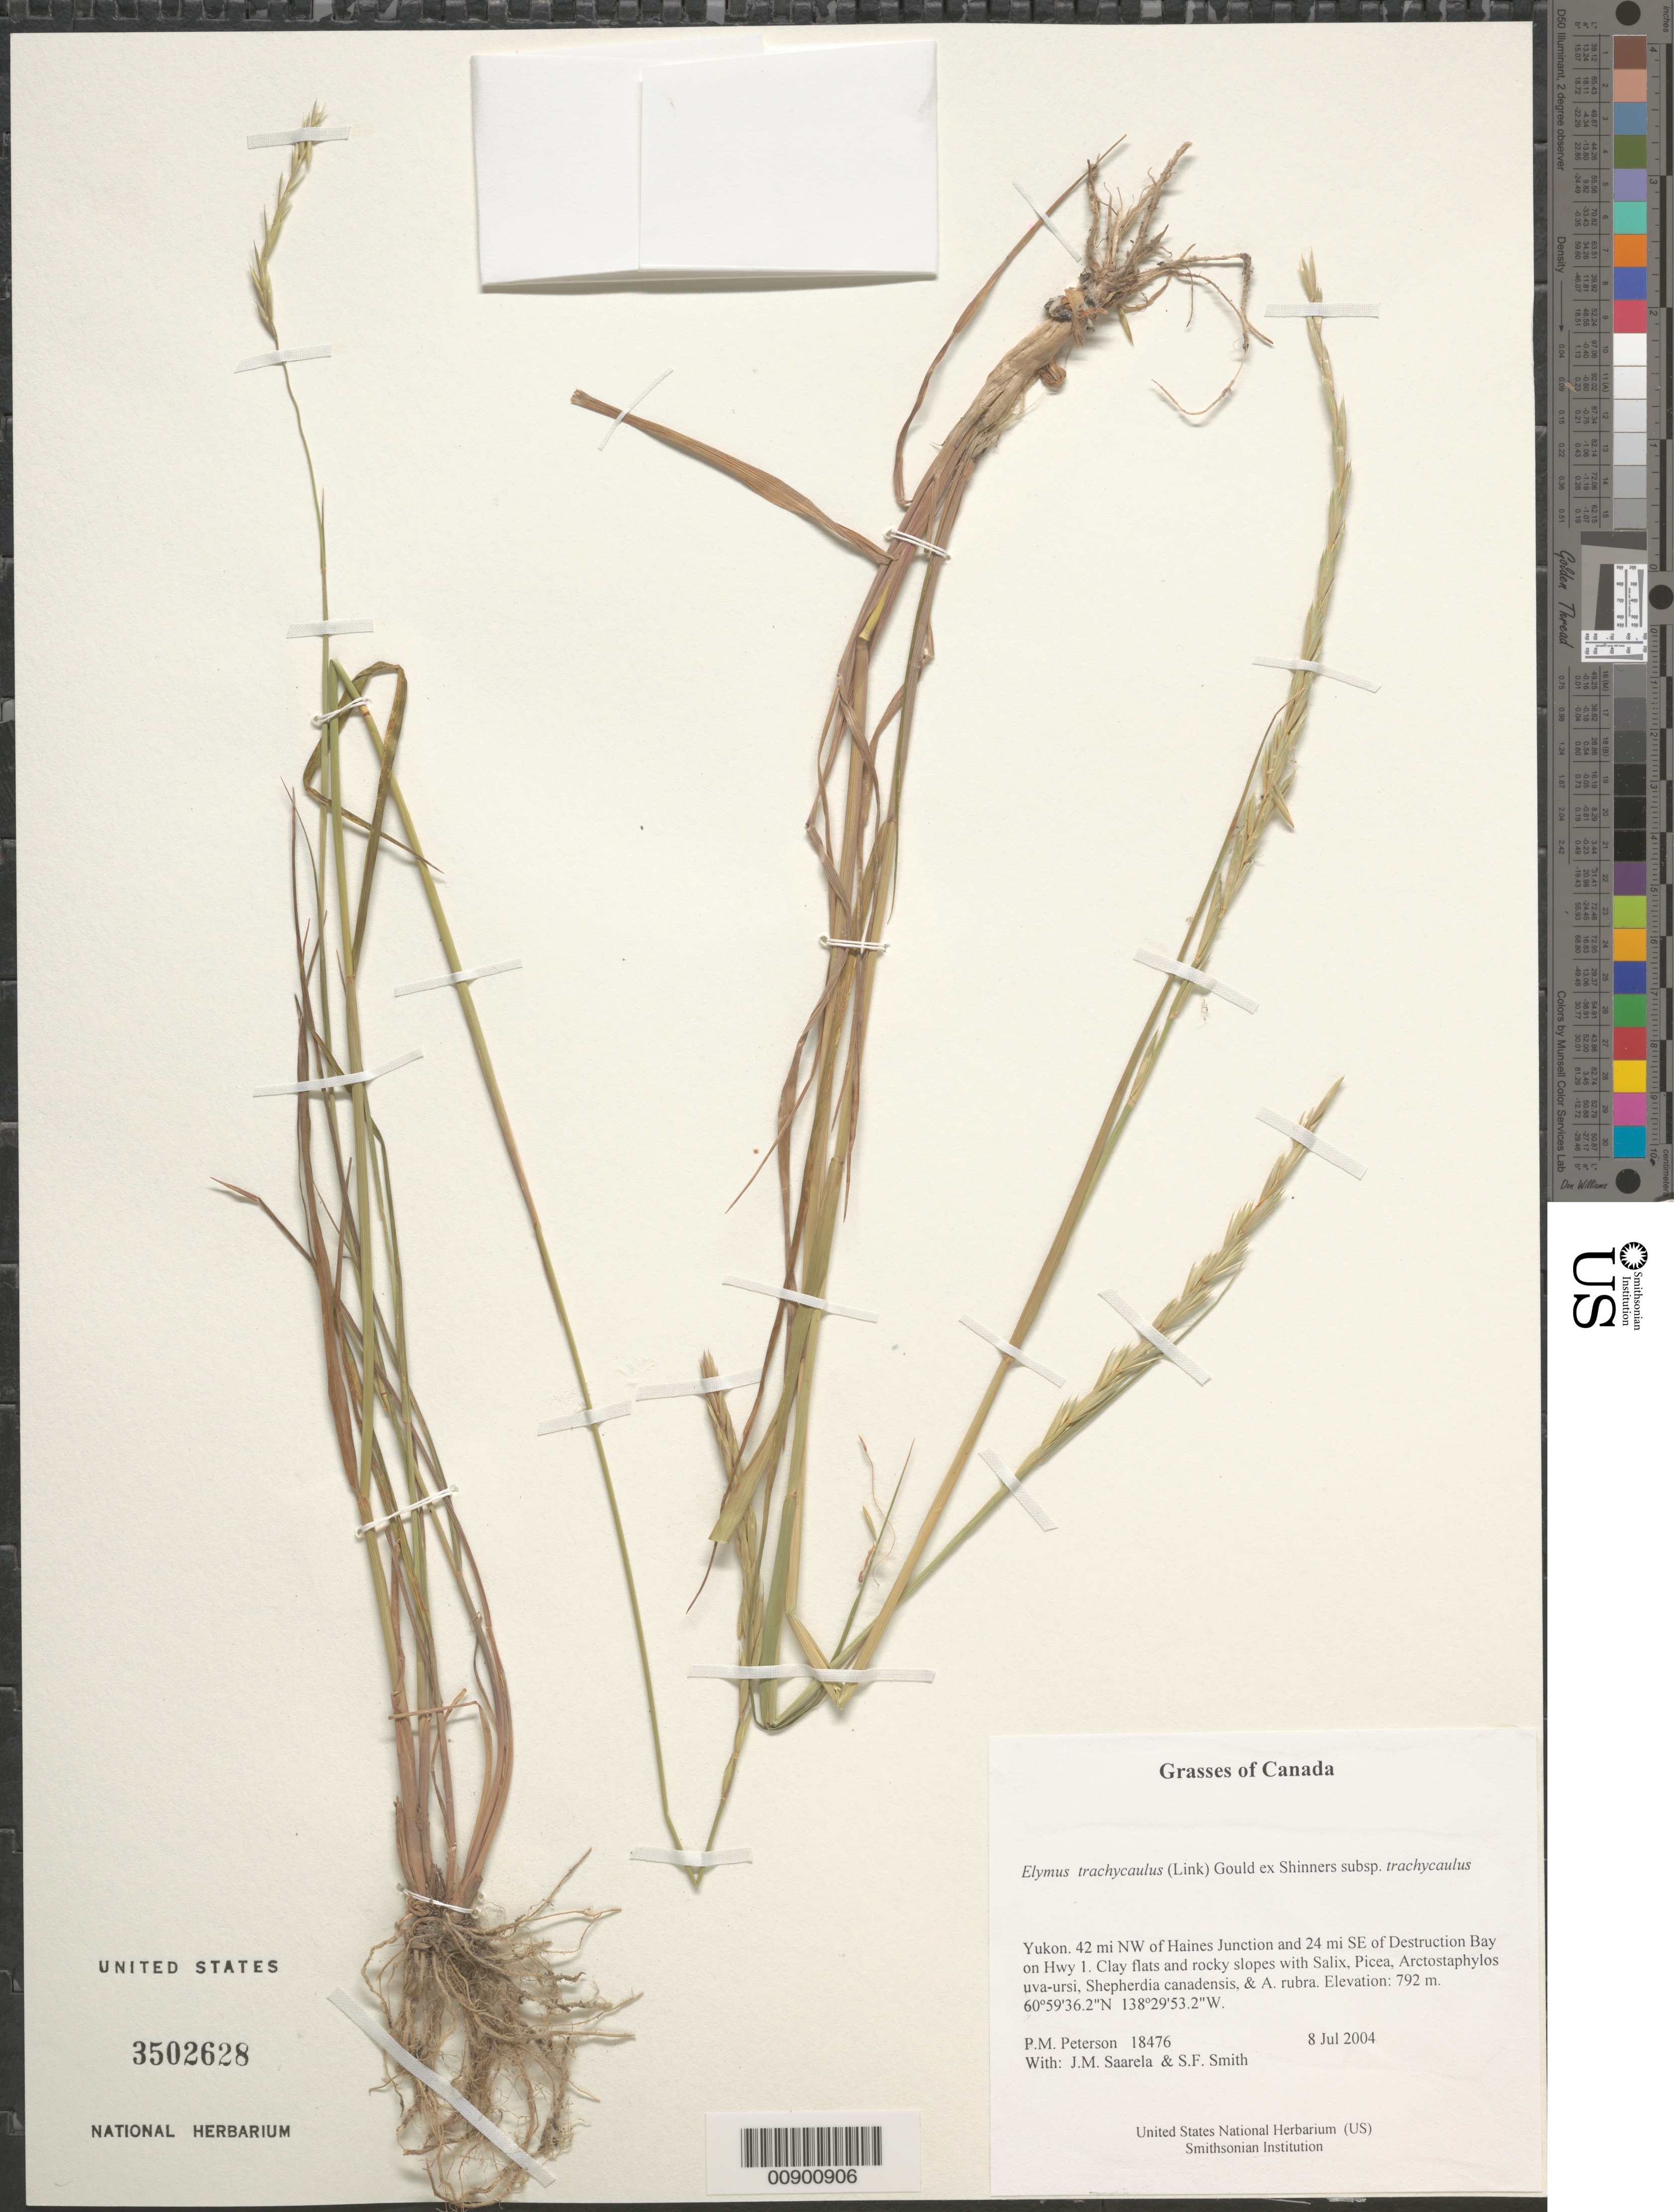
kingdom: Plantae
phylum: Tracheophyta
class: Liliopsida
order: Poales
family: Poaceae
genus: Elymus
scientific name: Elymus trachycaulus subsp. trachycaulus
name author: (Link) Gould ex Shinners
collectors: P. M. Peterson, J. Saarela & S.F. Smith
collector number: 18476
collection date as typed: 08 Jul 2004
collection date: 2004-07-08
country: Canada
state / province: Yukon Territory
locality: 42 mi NW of Haines Junction and 24 mi SE of Destruction Bay on Hwy 1. Clay flats and rocky slopes with Salix, Picea, Arctostaphylos uva-ursi, Shepherdia canadensis, & A. rubra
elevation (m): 792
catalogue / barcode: US 3502628